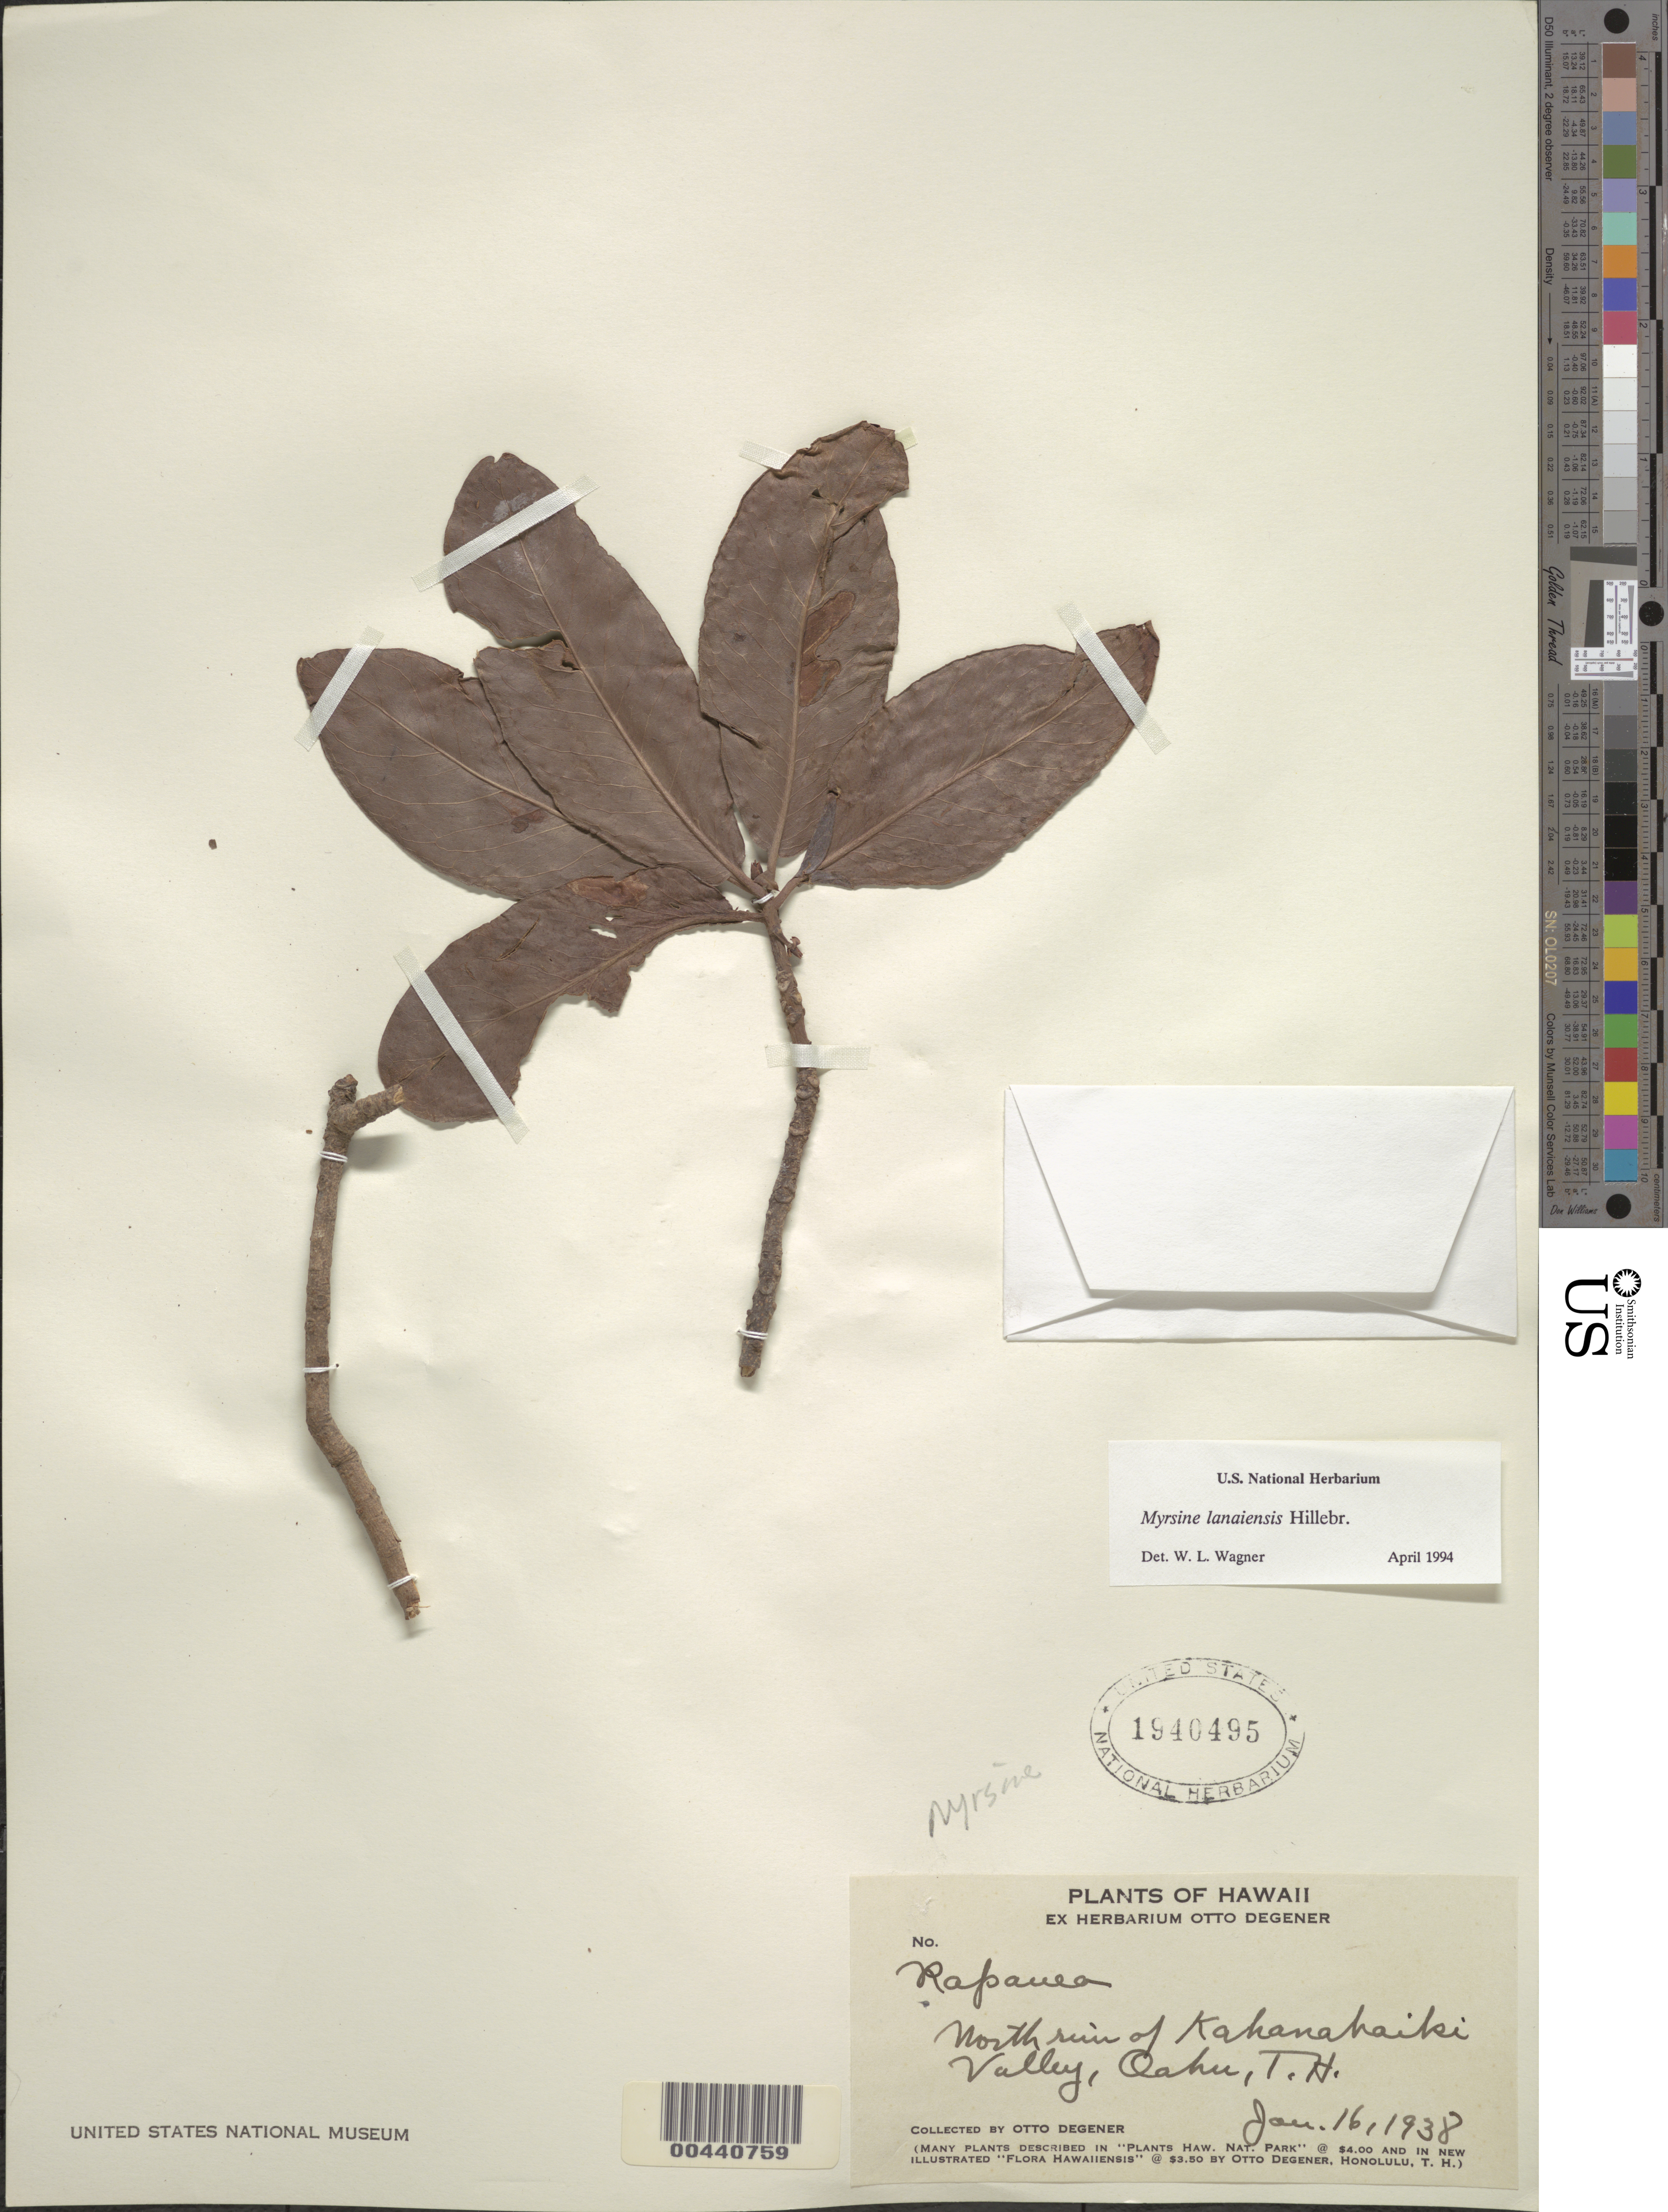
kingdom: Plantae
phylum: Tracheophyta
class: Magnoliopsida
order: Ericales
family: Primulaceae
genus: Myrsine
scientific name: Myrsine lanaiensis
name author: Hillebr.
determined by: Wagner, W. L., (BOT), Smithsonian Institution - National Museum of Natural History (UNITED STATES)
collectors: O. Degener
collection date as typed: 16 Jan 1938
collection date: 1938-01-16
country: United States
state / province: Hawaii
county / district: Honolulu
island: Oahu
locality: N rim of Kahanahaiki Valley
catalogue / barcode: US 1940495